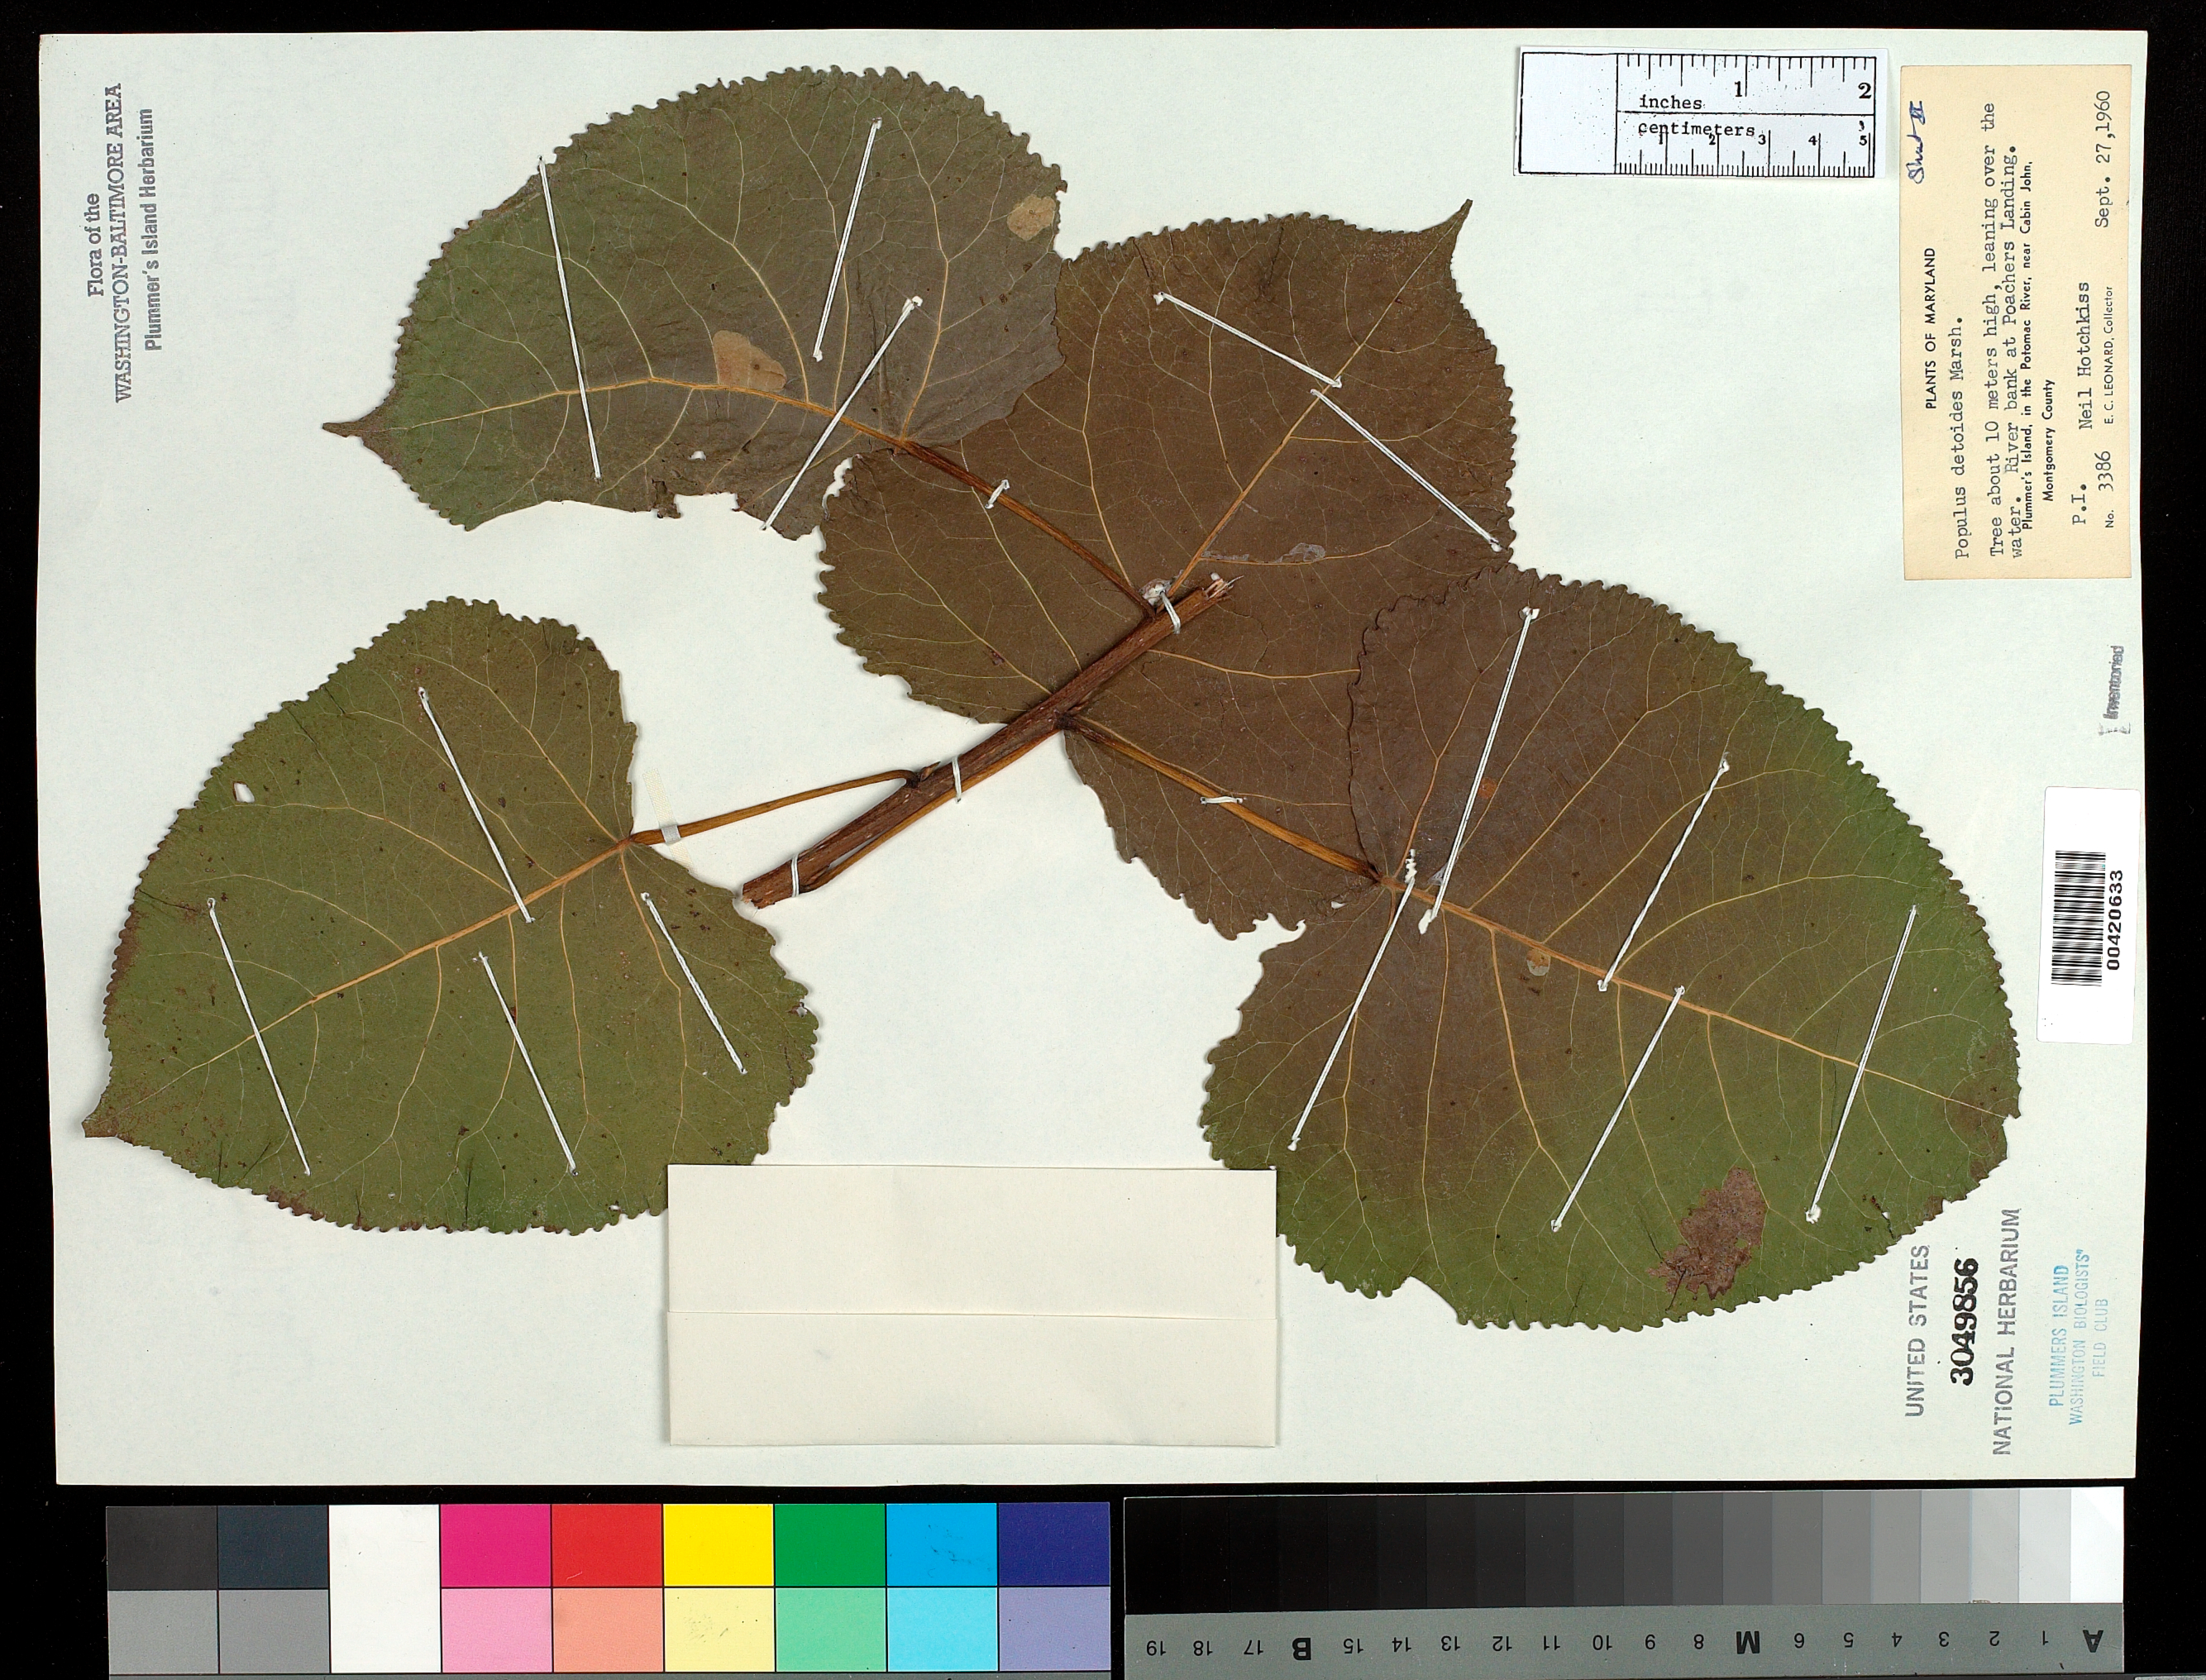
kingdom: Plantae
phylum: Tracheophyta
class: Magnoliopsida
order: Malpighiales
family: Salicaceae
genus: Populus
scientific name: Populus deltoides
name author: W. Bartram ex Marshall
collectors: E. C. Leonard & N. Hotchkiss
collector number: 3386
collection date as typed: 27 Sep 1960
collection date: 1960-09-27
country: United States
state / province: Maryland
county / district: Montgomery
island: Plummers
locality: Plummer's Island; Poachers Landing C. & O. Canal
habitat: River bank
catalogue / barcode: US 3049856